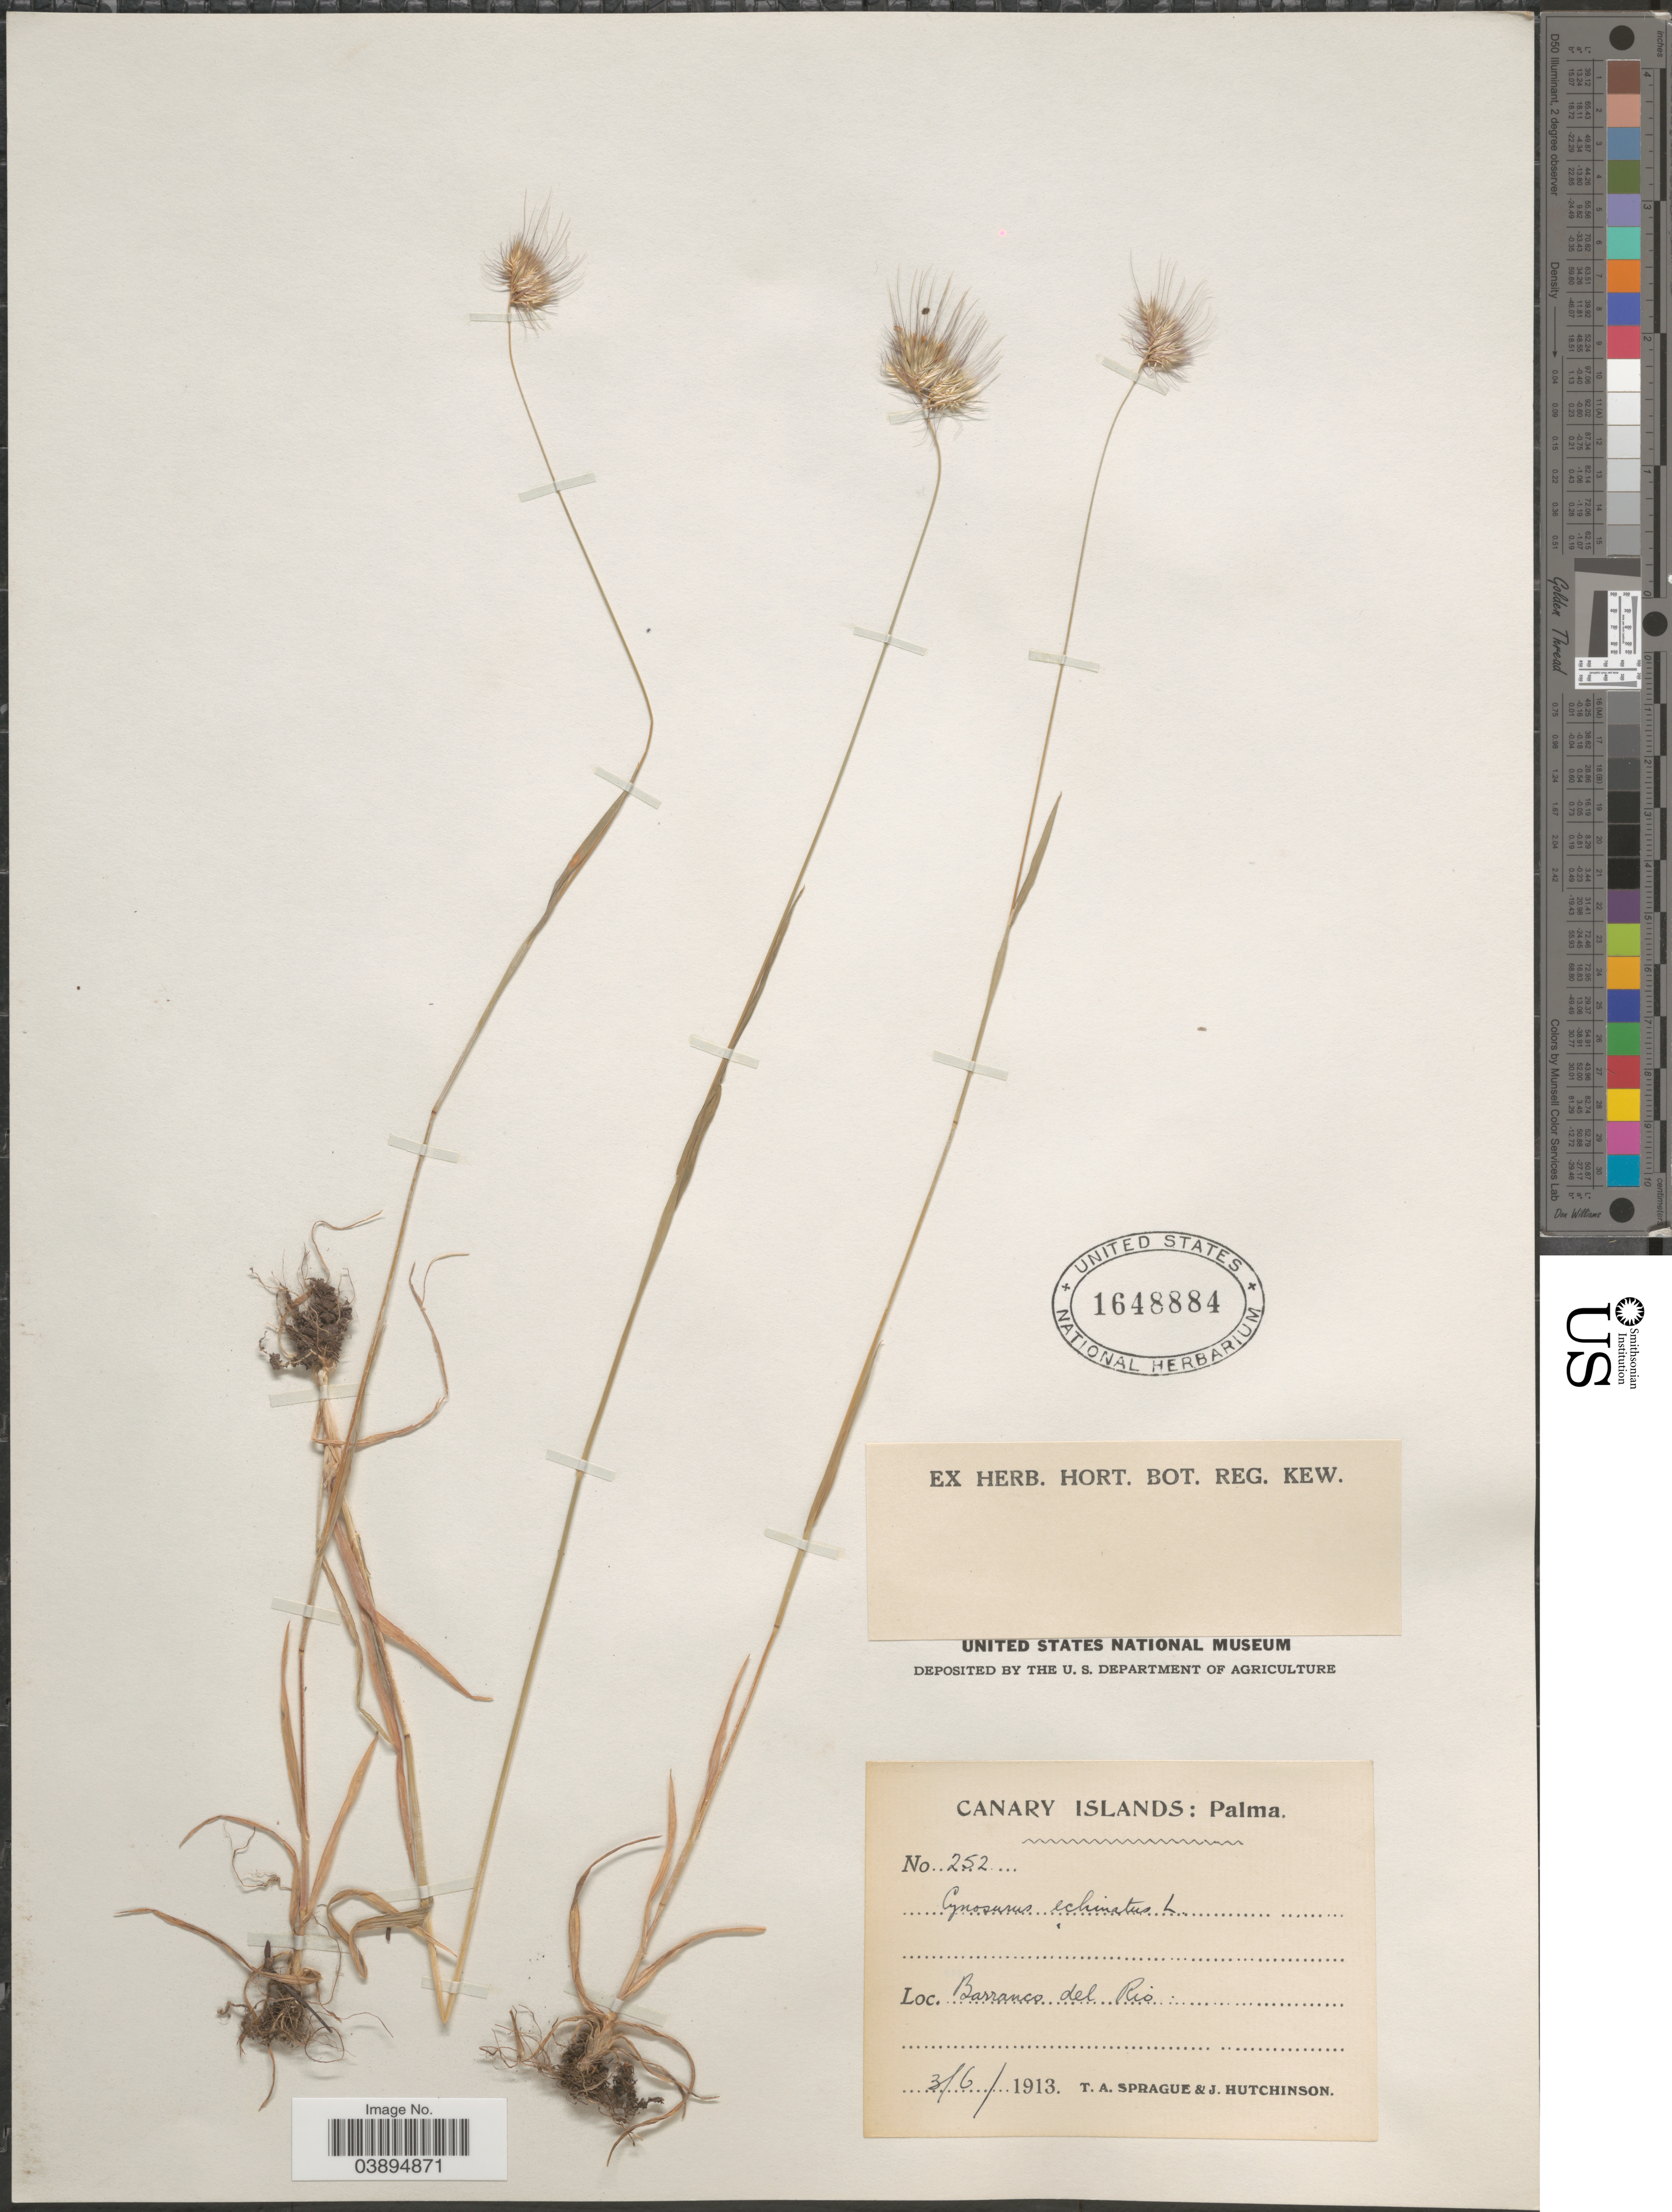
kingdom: Plantae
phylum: Tracheophyta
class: Liliopsida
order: Poales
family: Poaceae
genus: Cynosurus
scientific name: Cynosurus echinatus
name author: L.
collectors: T. A. Sprague & J. Hutchinson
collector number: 252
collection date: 1913-06-03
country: Spain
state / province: Canarias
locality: Canary Islands: Palma. Barranca del Rio.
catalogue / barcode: US 1648884